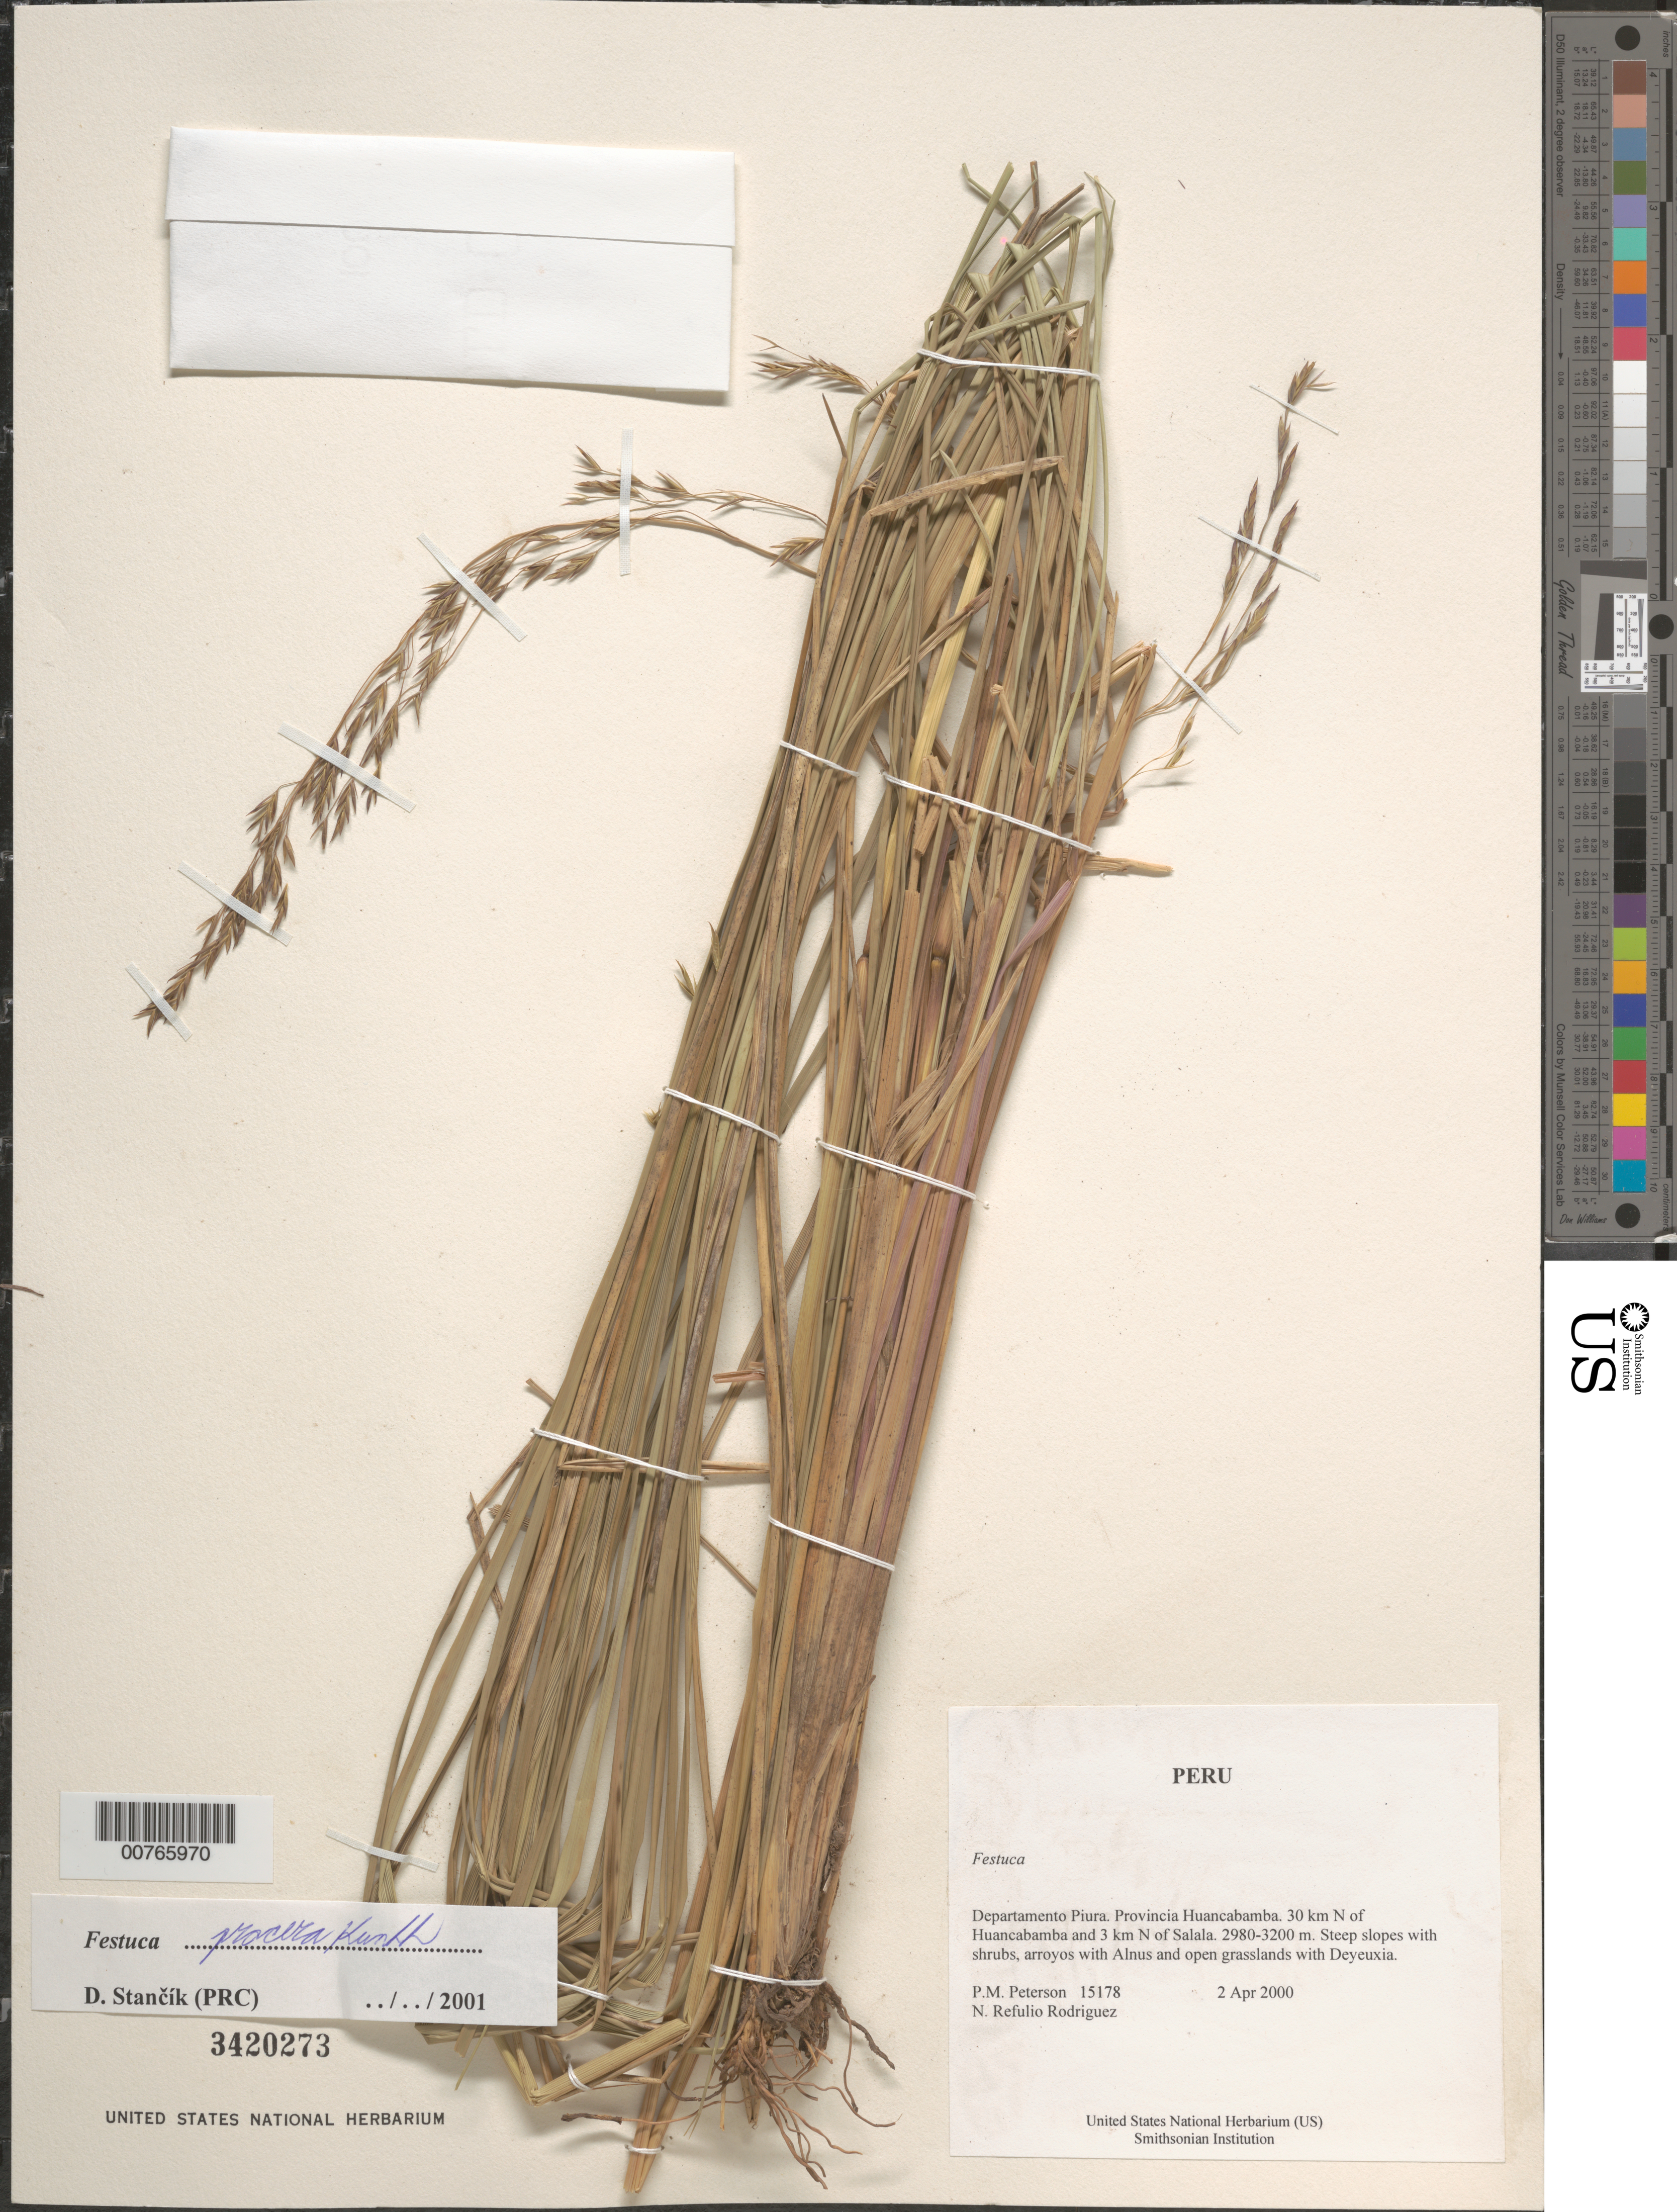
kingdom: Plantae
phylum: Tracheophyta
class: Liliopsida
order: Poales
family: Poaceae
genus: Festuca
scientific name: Festuca procera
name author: Kunth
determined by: Stancik, D.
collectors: P. M. Peterson & N. Refulio-Rodríguez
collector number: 15178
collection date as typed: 02 Apr 2000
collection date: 2000-04-02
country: Peru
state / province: Piura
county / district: Huancabamba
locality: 30 km N of Huancabamba and 3 km N of Salala.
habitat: Steep slopes with shrubs, arroyos with Alnus and open grasslands with Deyeuxia.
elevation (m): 2980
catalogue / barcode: US 3420273